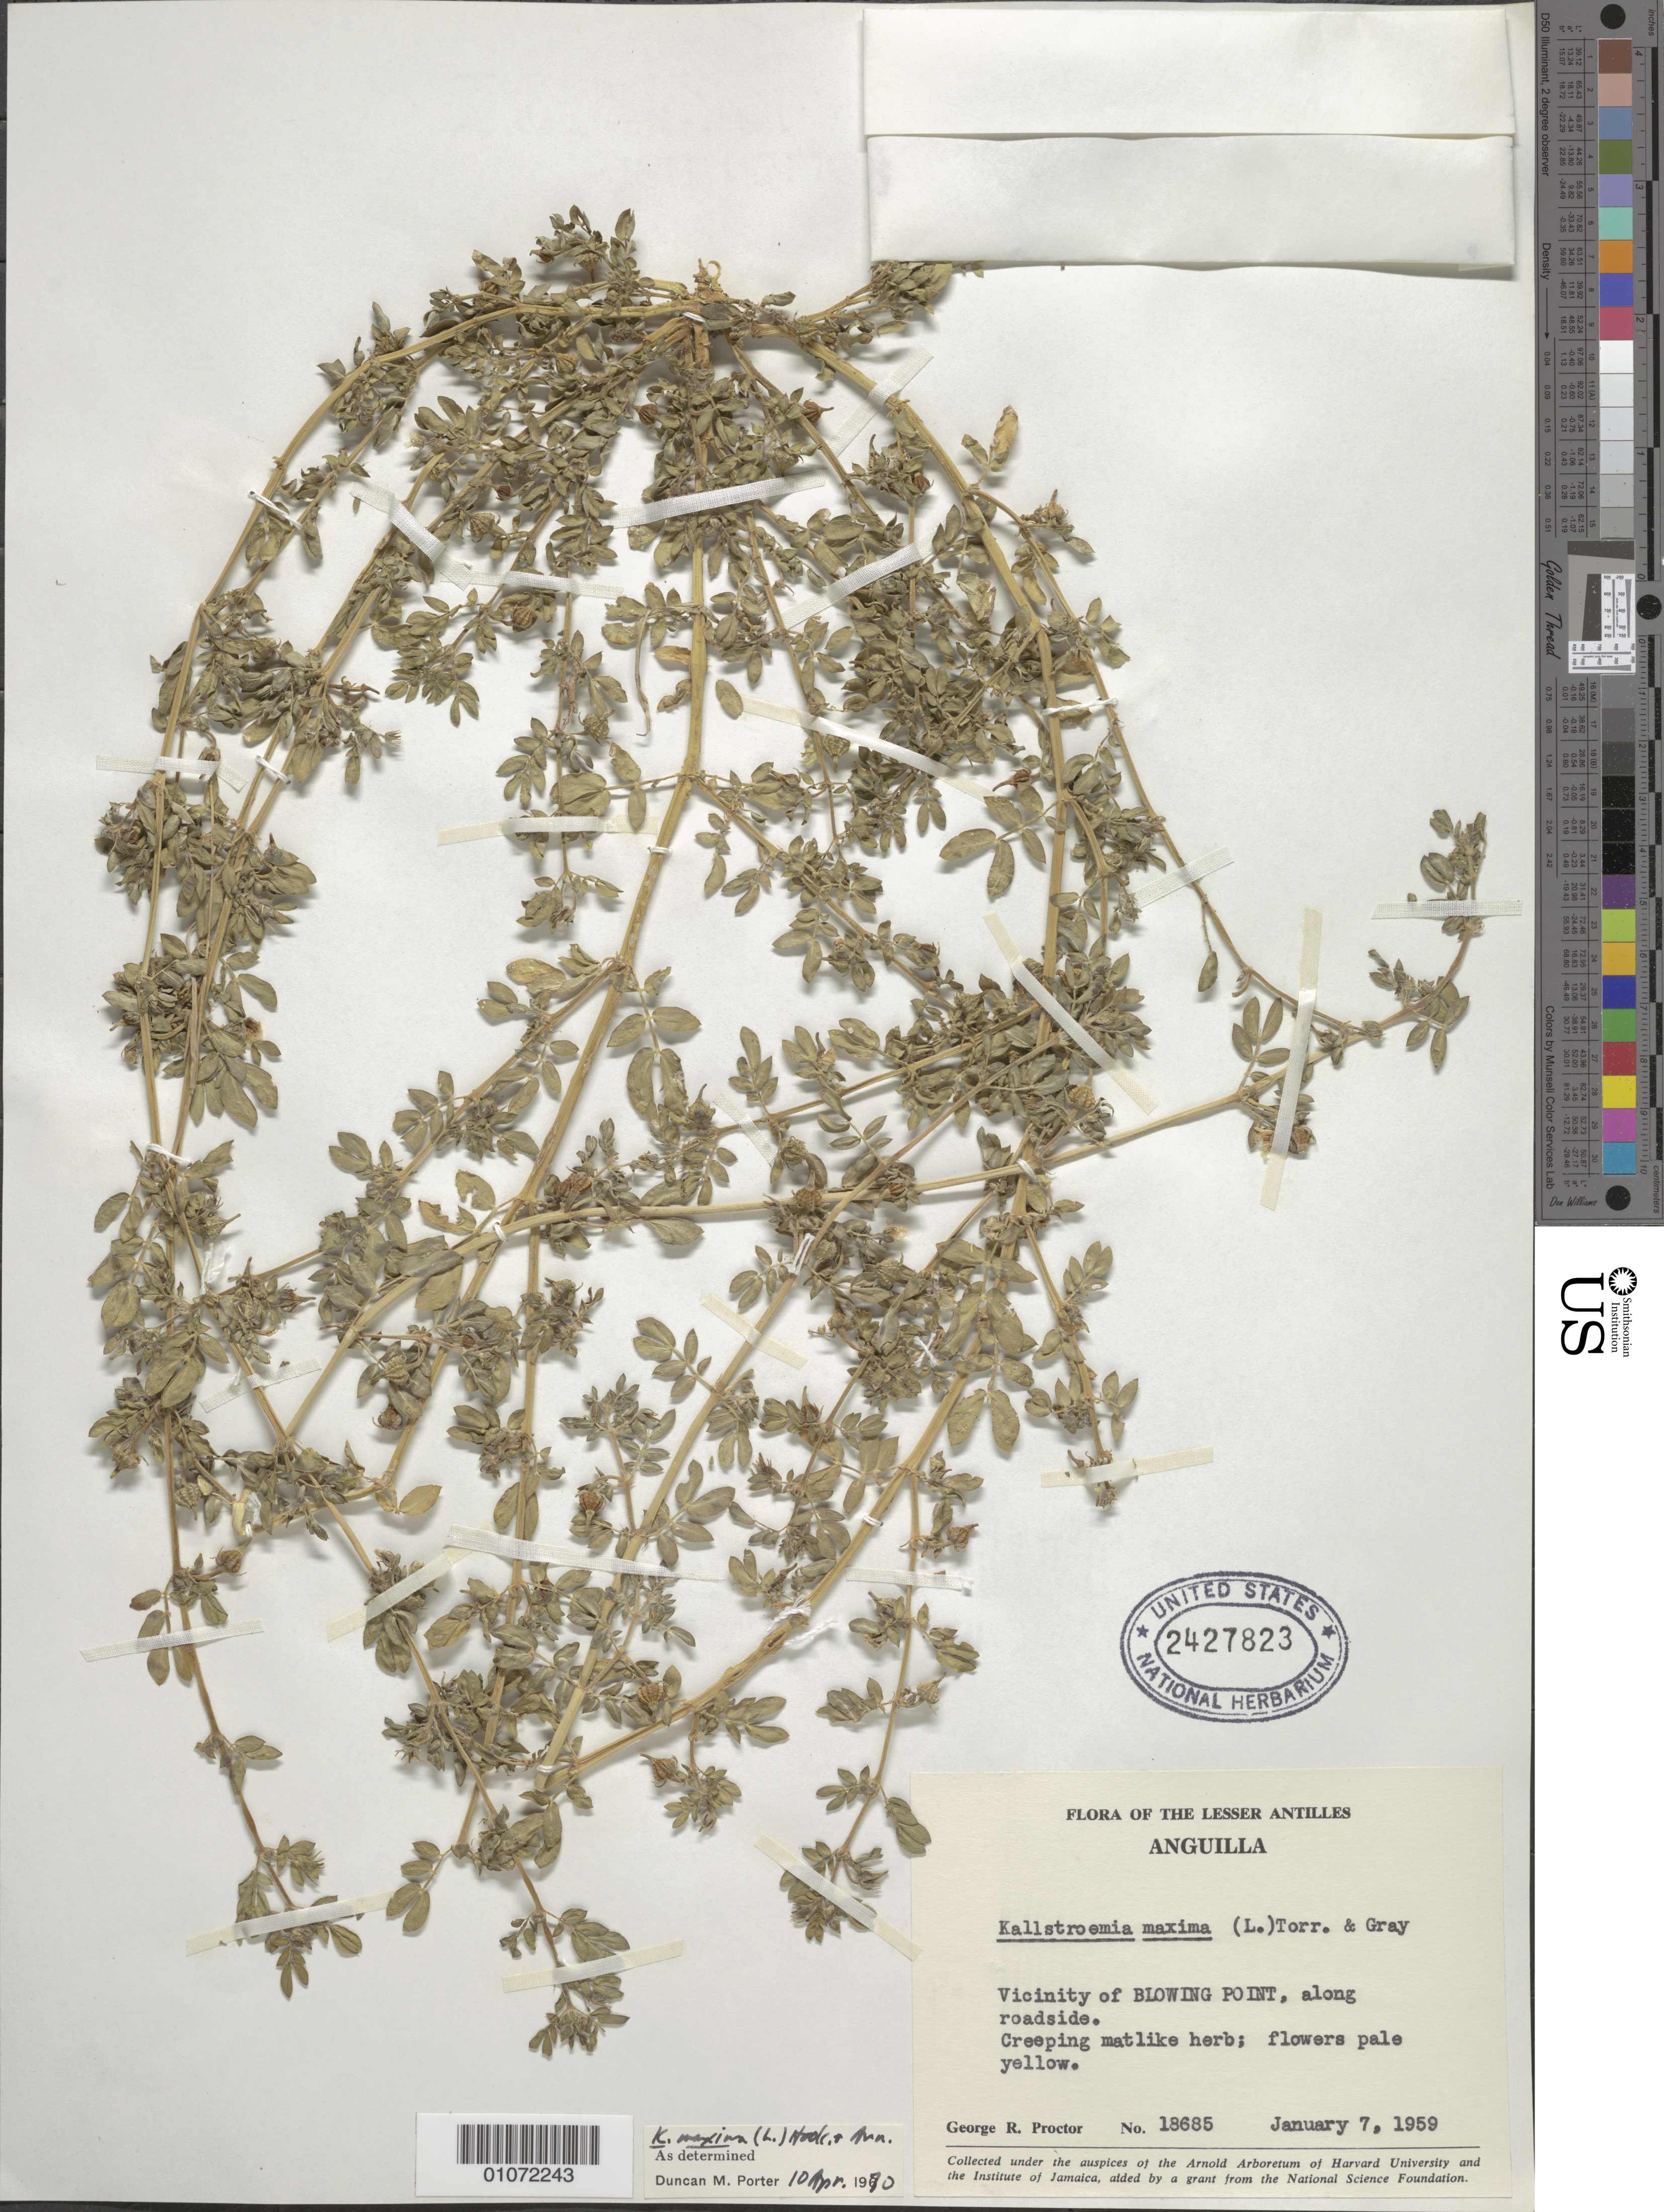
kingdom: Plantae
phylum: Tracheophyta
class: Magnoliopsida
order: Zygophyllales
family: Zygophyllaceae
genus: Kallstroemia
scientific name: Kallstroemia maxima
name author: (L.) Hook. & Arn.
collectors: G. R. Proctor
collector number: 18685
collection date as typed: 07 Jan 1959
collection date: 1959-01-07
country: Anguilla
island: Anguilla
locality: Vicinity of Blowing Point, along roadside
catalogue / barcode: US 2427823